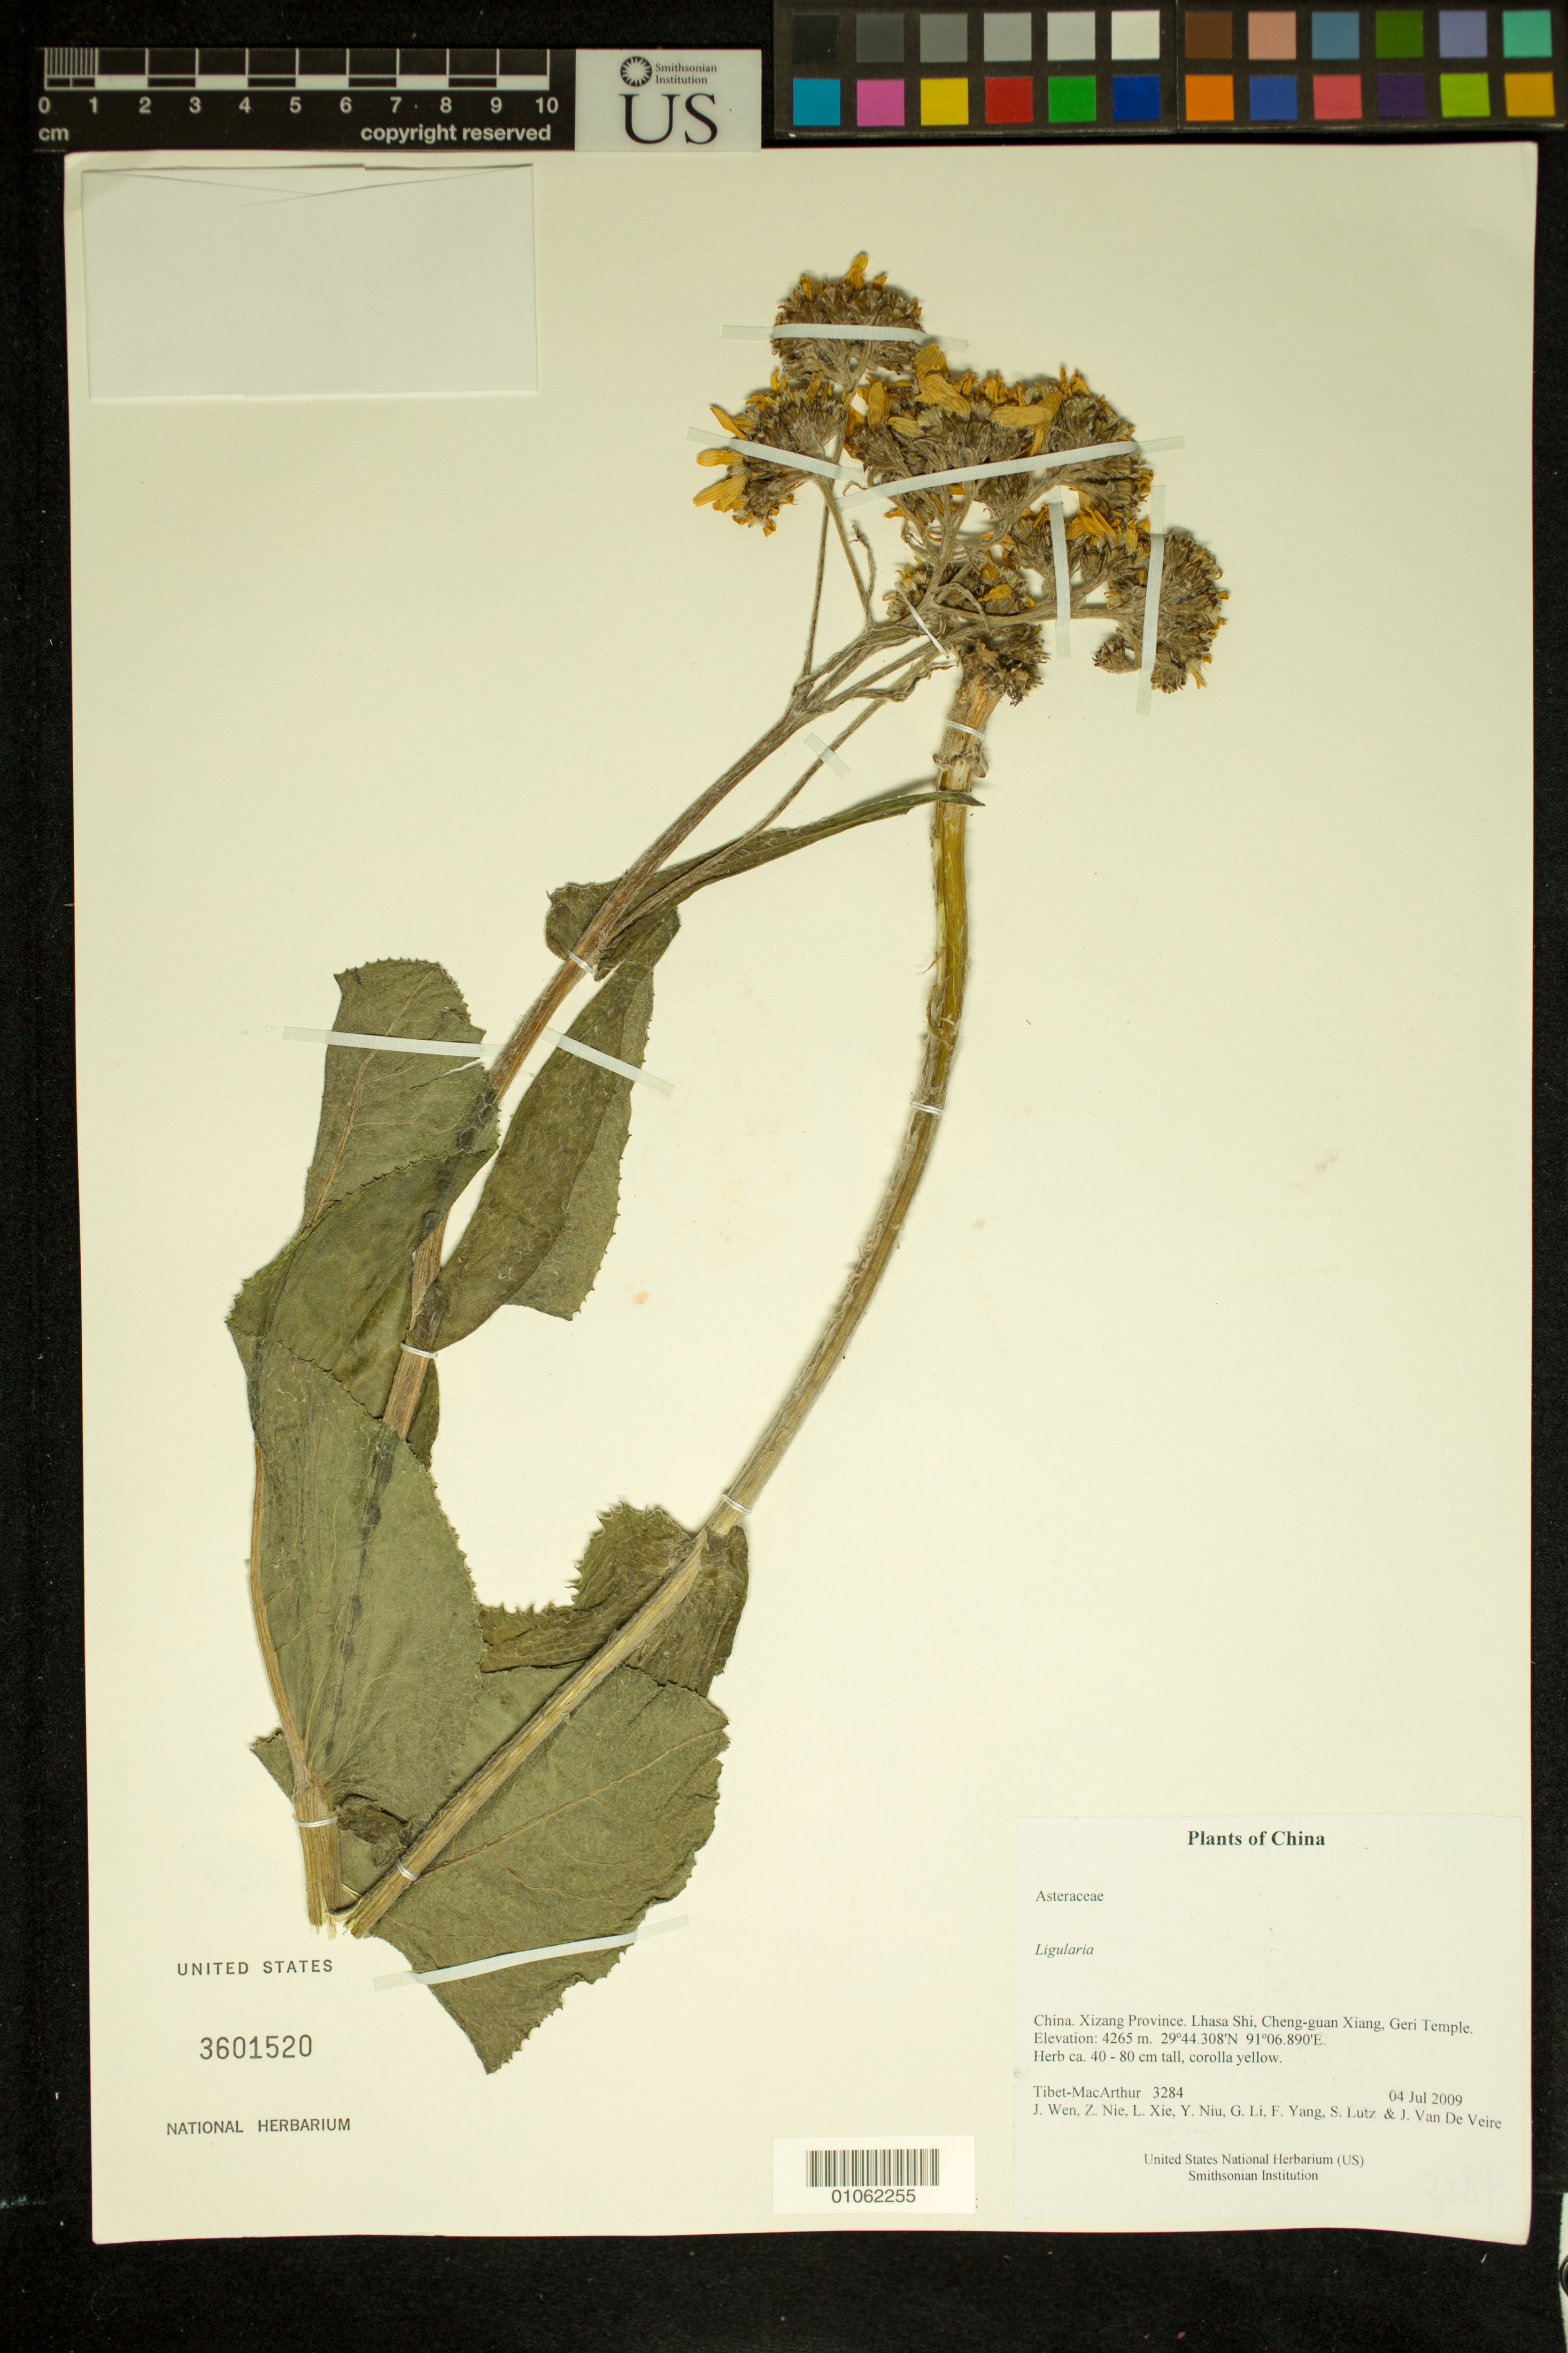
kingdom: Plantae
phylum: Tracheophyta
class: Magnoliopsida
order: Asterales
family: Asteraceae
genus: Ligularia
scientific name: Ligularia sp.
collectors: Tibet-MacArthur, J. Wen, Z. Nie, L. Xie, Y. Niu, G. Li, F. Yang, S. Lutz & J. Van De Veire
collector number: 3284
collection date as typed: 04 Jul 2009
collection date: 2009-07-04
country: China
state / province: Xizang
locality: Lhasa Shi, Cheng-guan Xiang, Geri Temple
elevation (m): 4265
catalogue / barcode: US 3601520